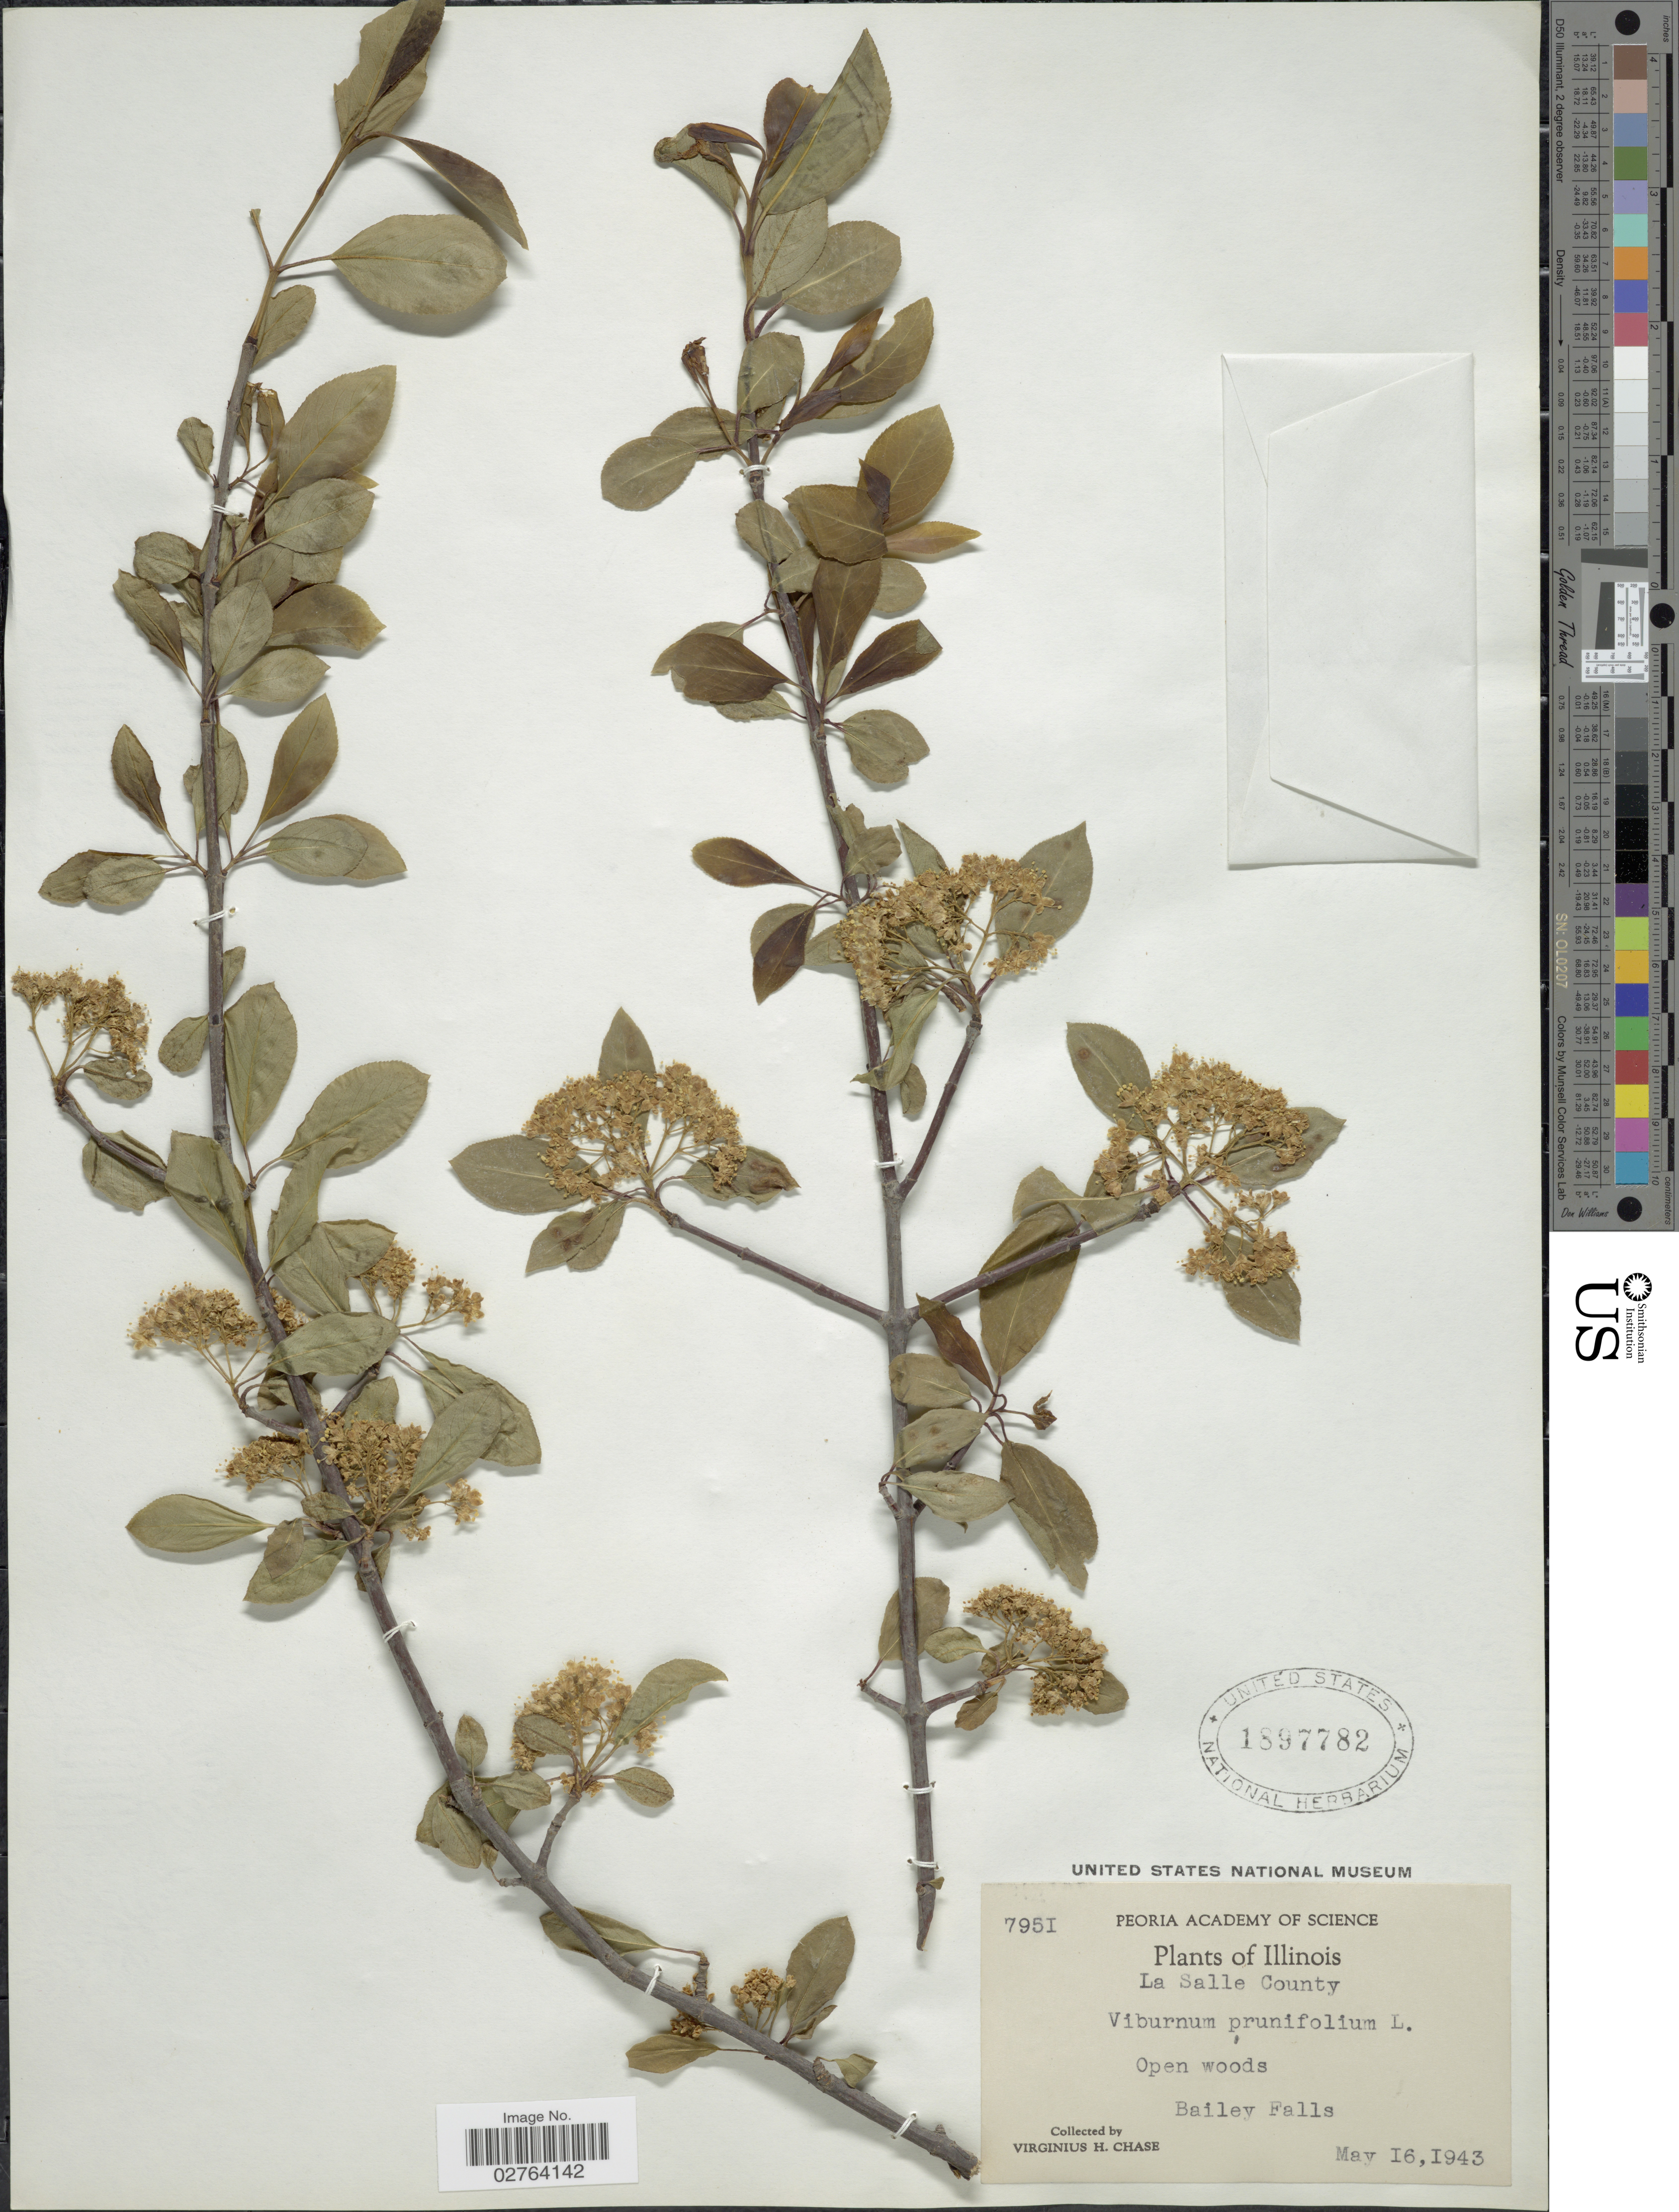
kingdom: Plantae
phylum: Tracheophyta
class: Magnoliopsida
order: Dipsacales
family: Viburnaceae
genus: Viburnum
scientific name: Viburnum prunifolium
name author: L.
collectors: V. H. Chase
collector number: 7951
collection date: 1943-05-16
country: United States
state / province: Illinois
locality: La Salle County, Open woods Bailey Falls.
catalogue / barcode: US 1897782